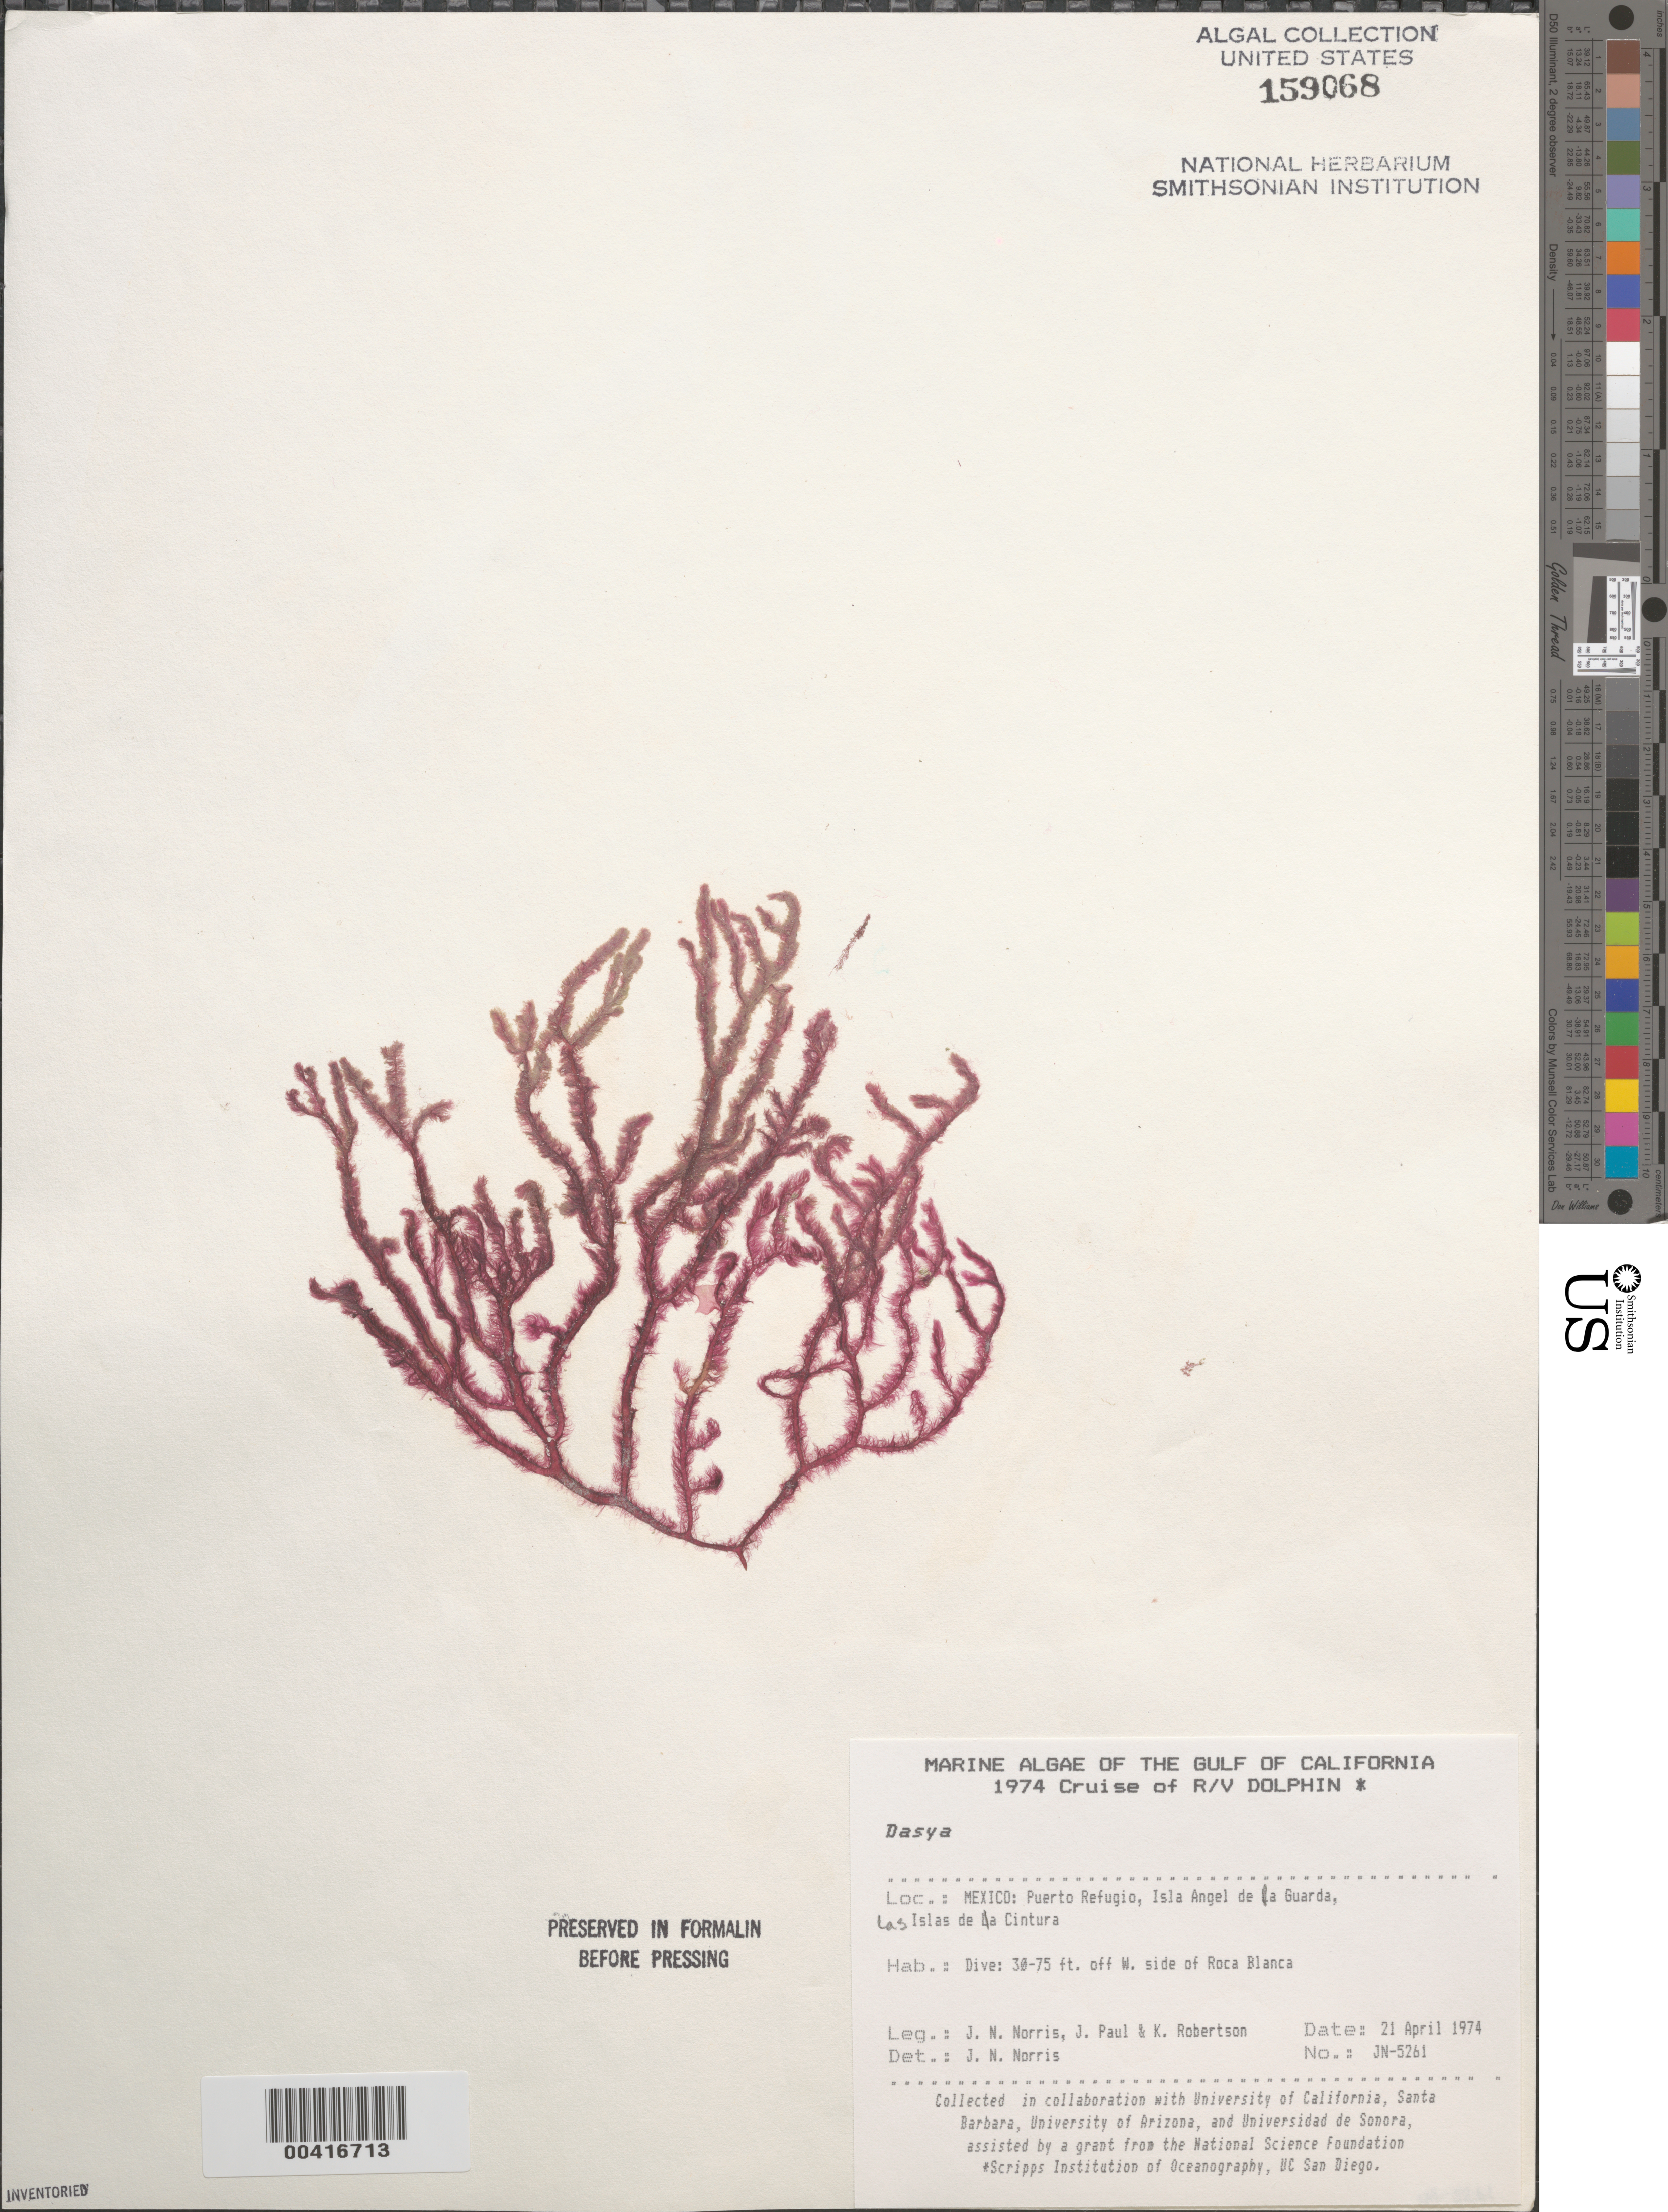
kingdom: Plantae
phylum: Rhodophyta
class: Florideophyceae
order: Ceramiales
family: Dasyaceae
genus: Dasya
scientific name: Dasya sp.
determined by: Norris, James N.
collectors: J. N. Norris, J. Paul & K. Robertson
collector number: JN-5261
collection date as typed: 21 Apr 1974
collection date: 1974-04-21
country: Mexico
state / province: Baja California Norte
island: Isla Angel de la Guarda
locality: Roca Blanca, Puerto Refugio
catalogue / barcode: US 159068